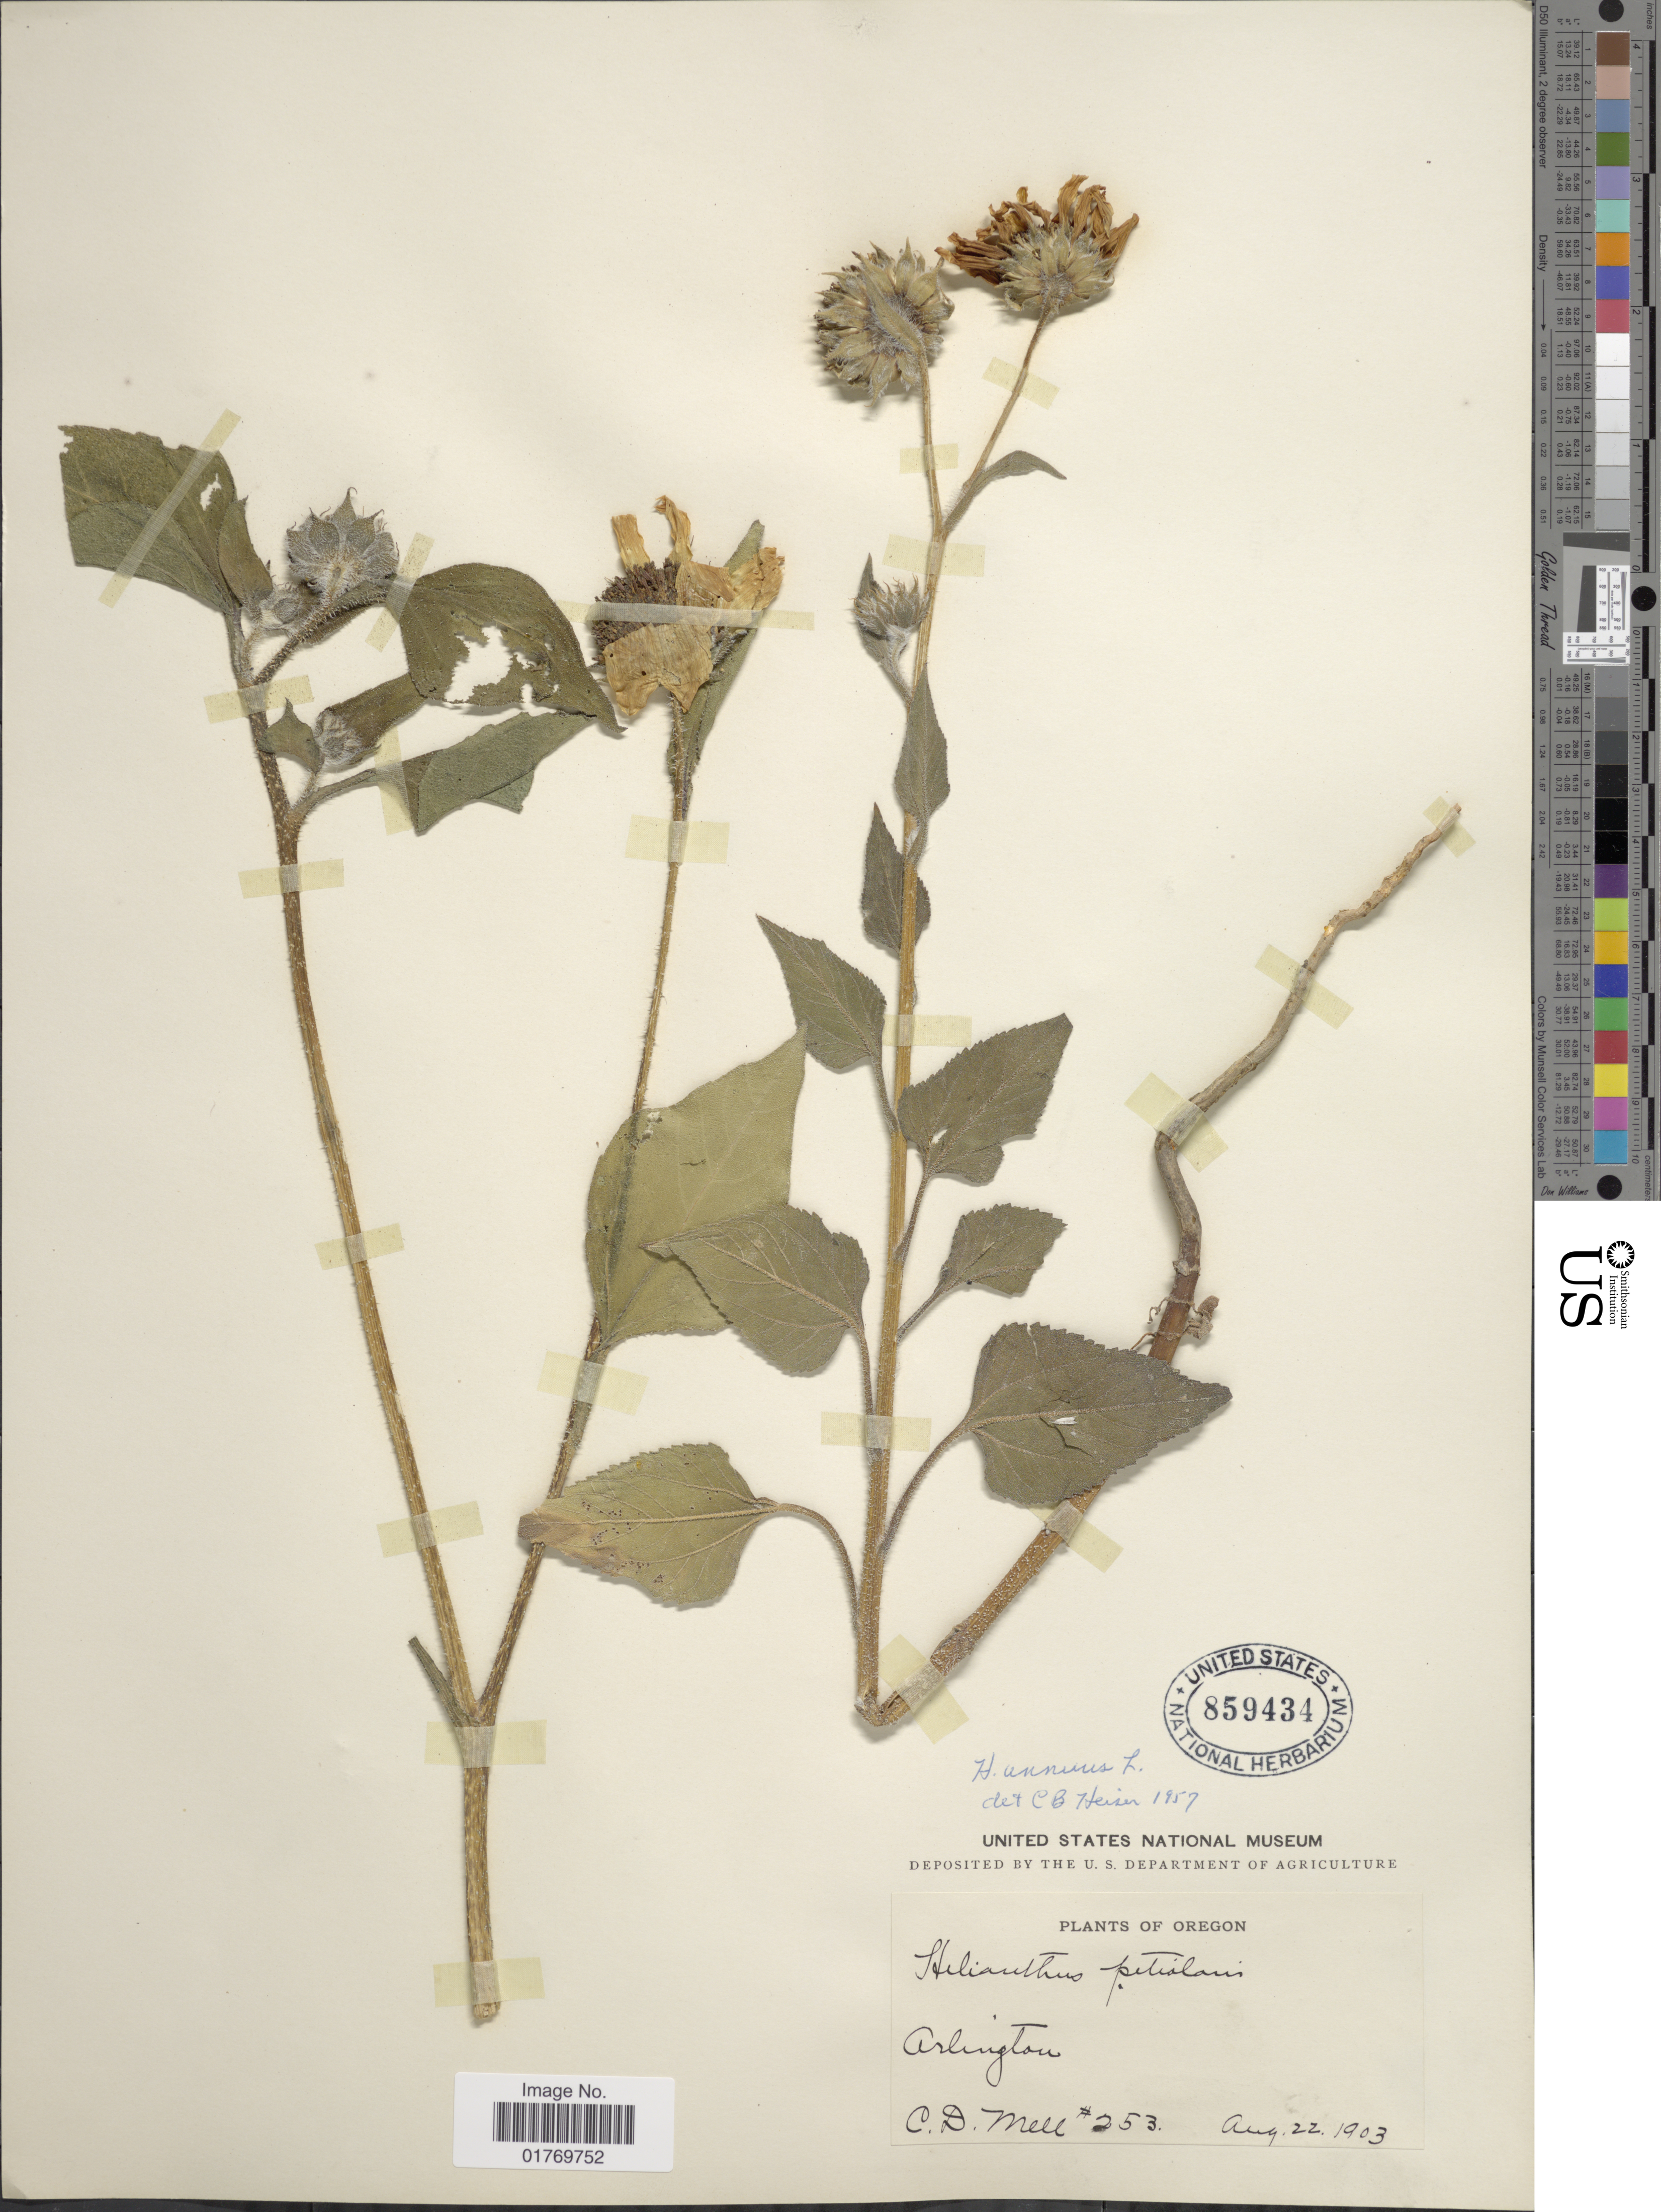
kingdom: Plantae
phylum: Tracheophyta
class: Magnoliopsida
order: Asterales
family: Asteraceae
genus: Helianthus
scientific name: Helianthus annuus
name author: L.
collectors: C. D. Mell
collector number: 253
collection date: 1903-08-22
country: United States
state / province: Oregon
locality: Arlington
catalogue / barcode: US 859434